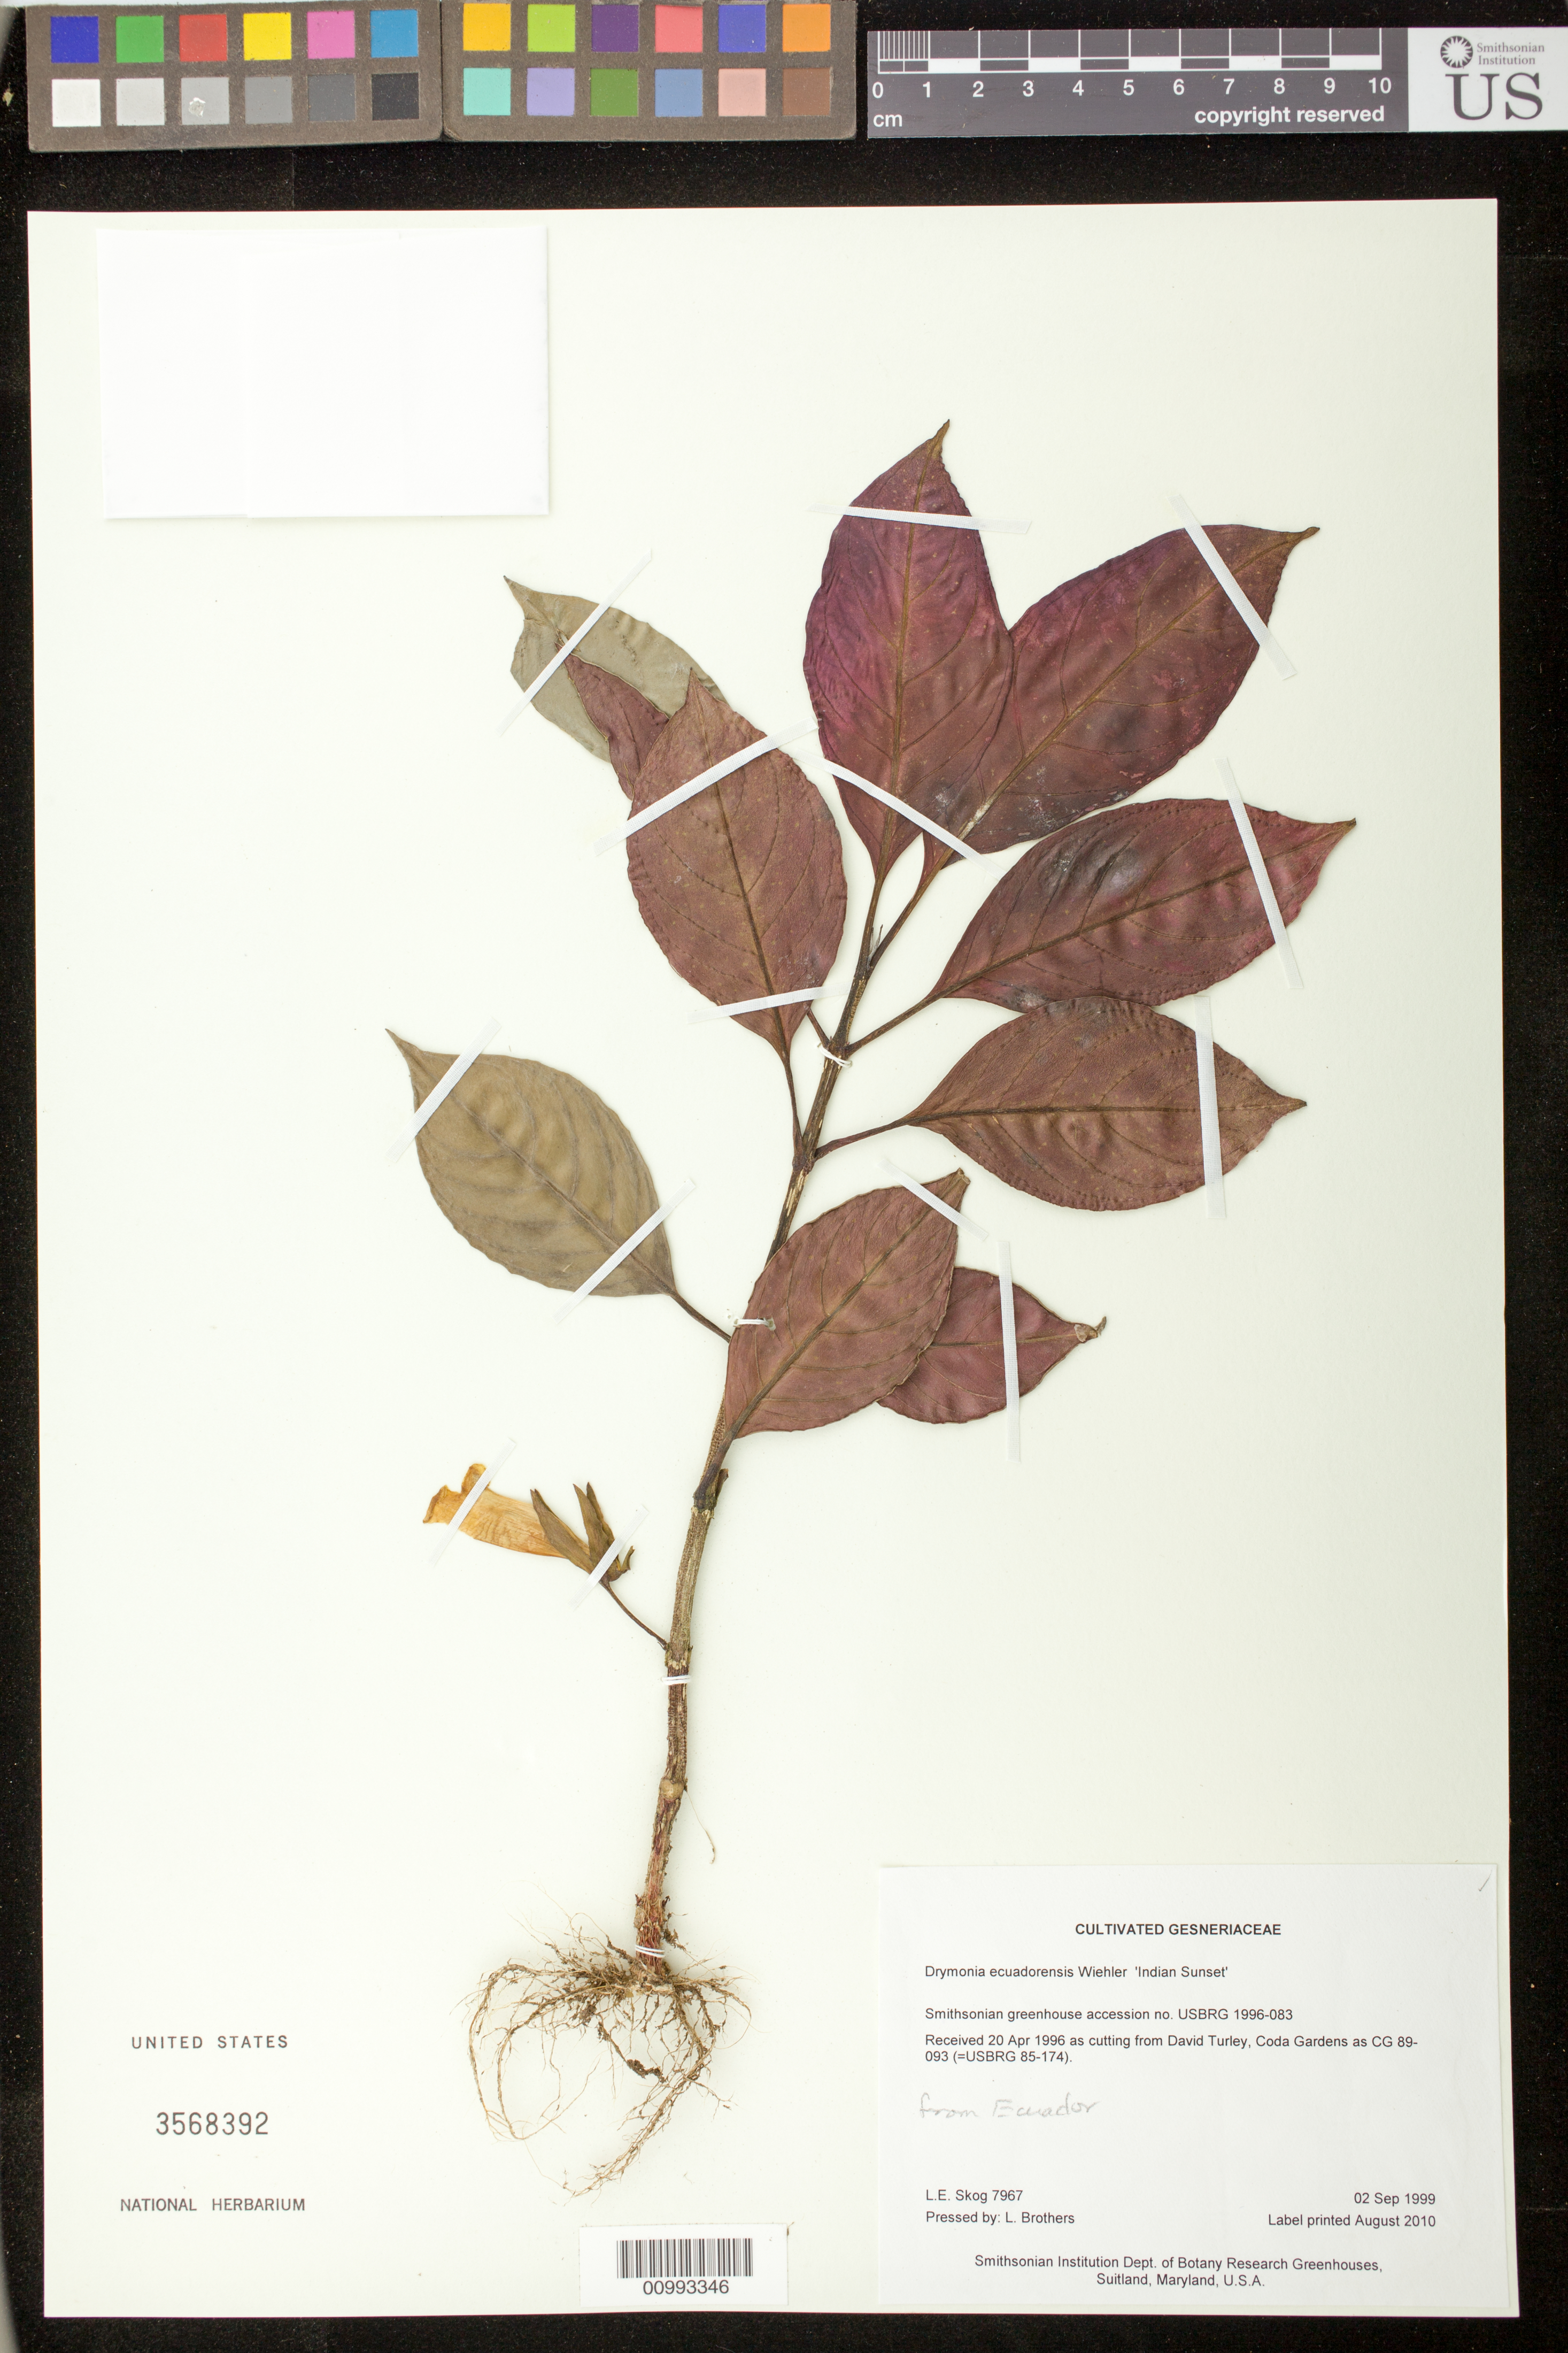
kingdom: Plantae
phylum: Tracheophyta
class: Magnoliopsida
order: Lamiales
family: Gesneriaceae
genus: Drymonia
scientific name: Drymonia ecuadorensis 'Indian Sunset'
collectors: L. E. Skog & L. Brothers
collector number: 7967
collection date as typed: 02 Sep 1999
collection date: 1999-09-02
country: United States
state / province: Maryland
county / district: Prince George's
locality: Smithsonian Institution Dept. of Botany Research Greenhouses, Suitland, Maryland, U.S.A.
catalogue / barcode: US 3568392